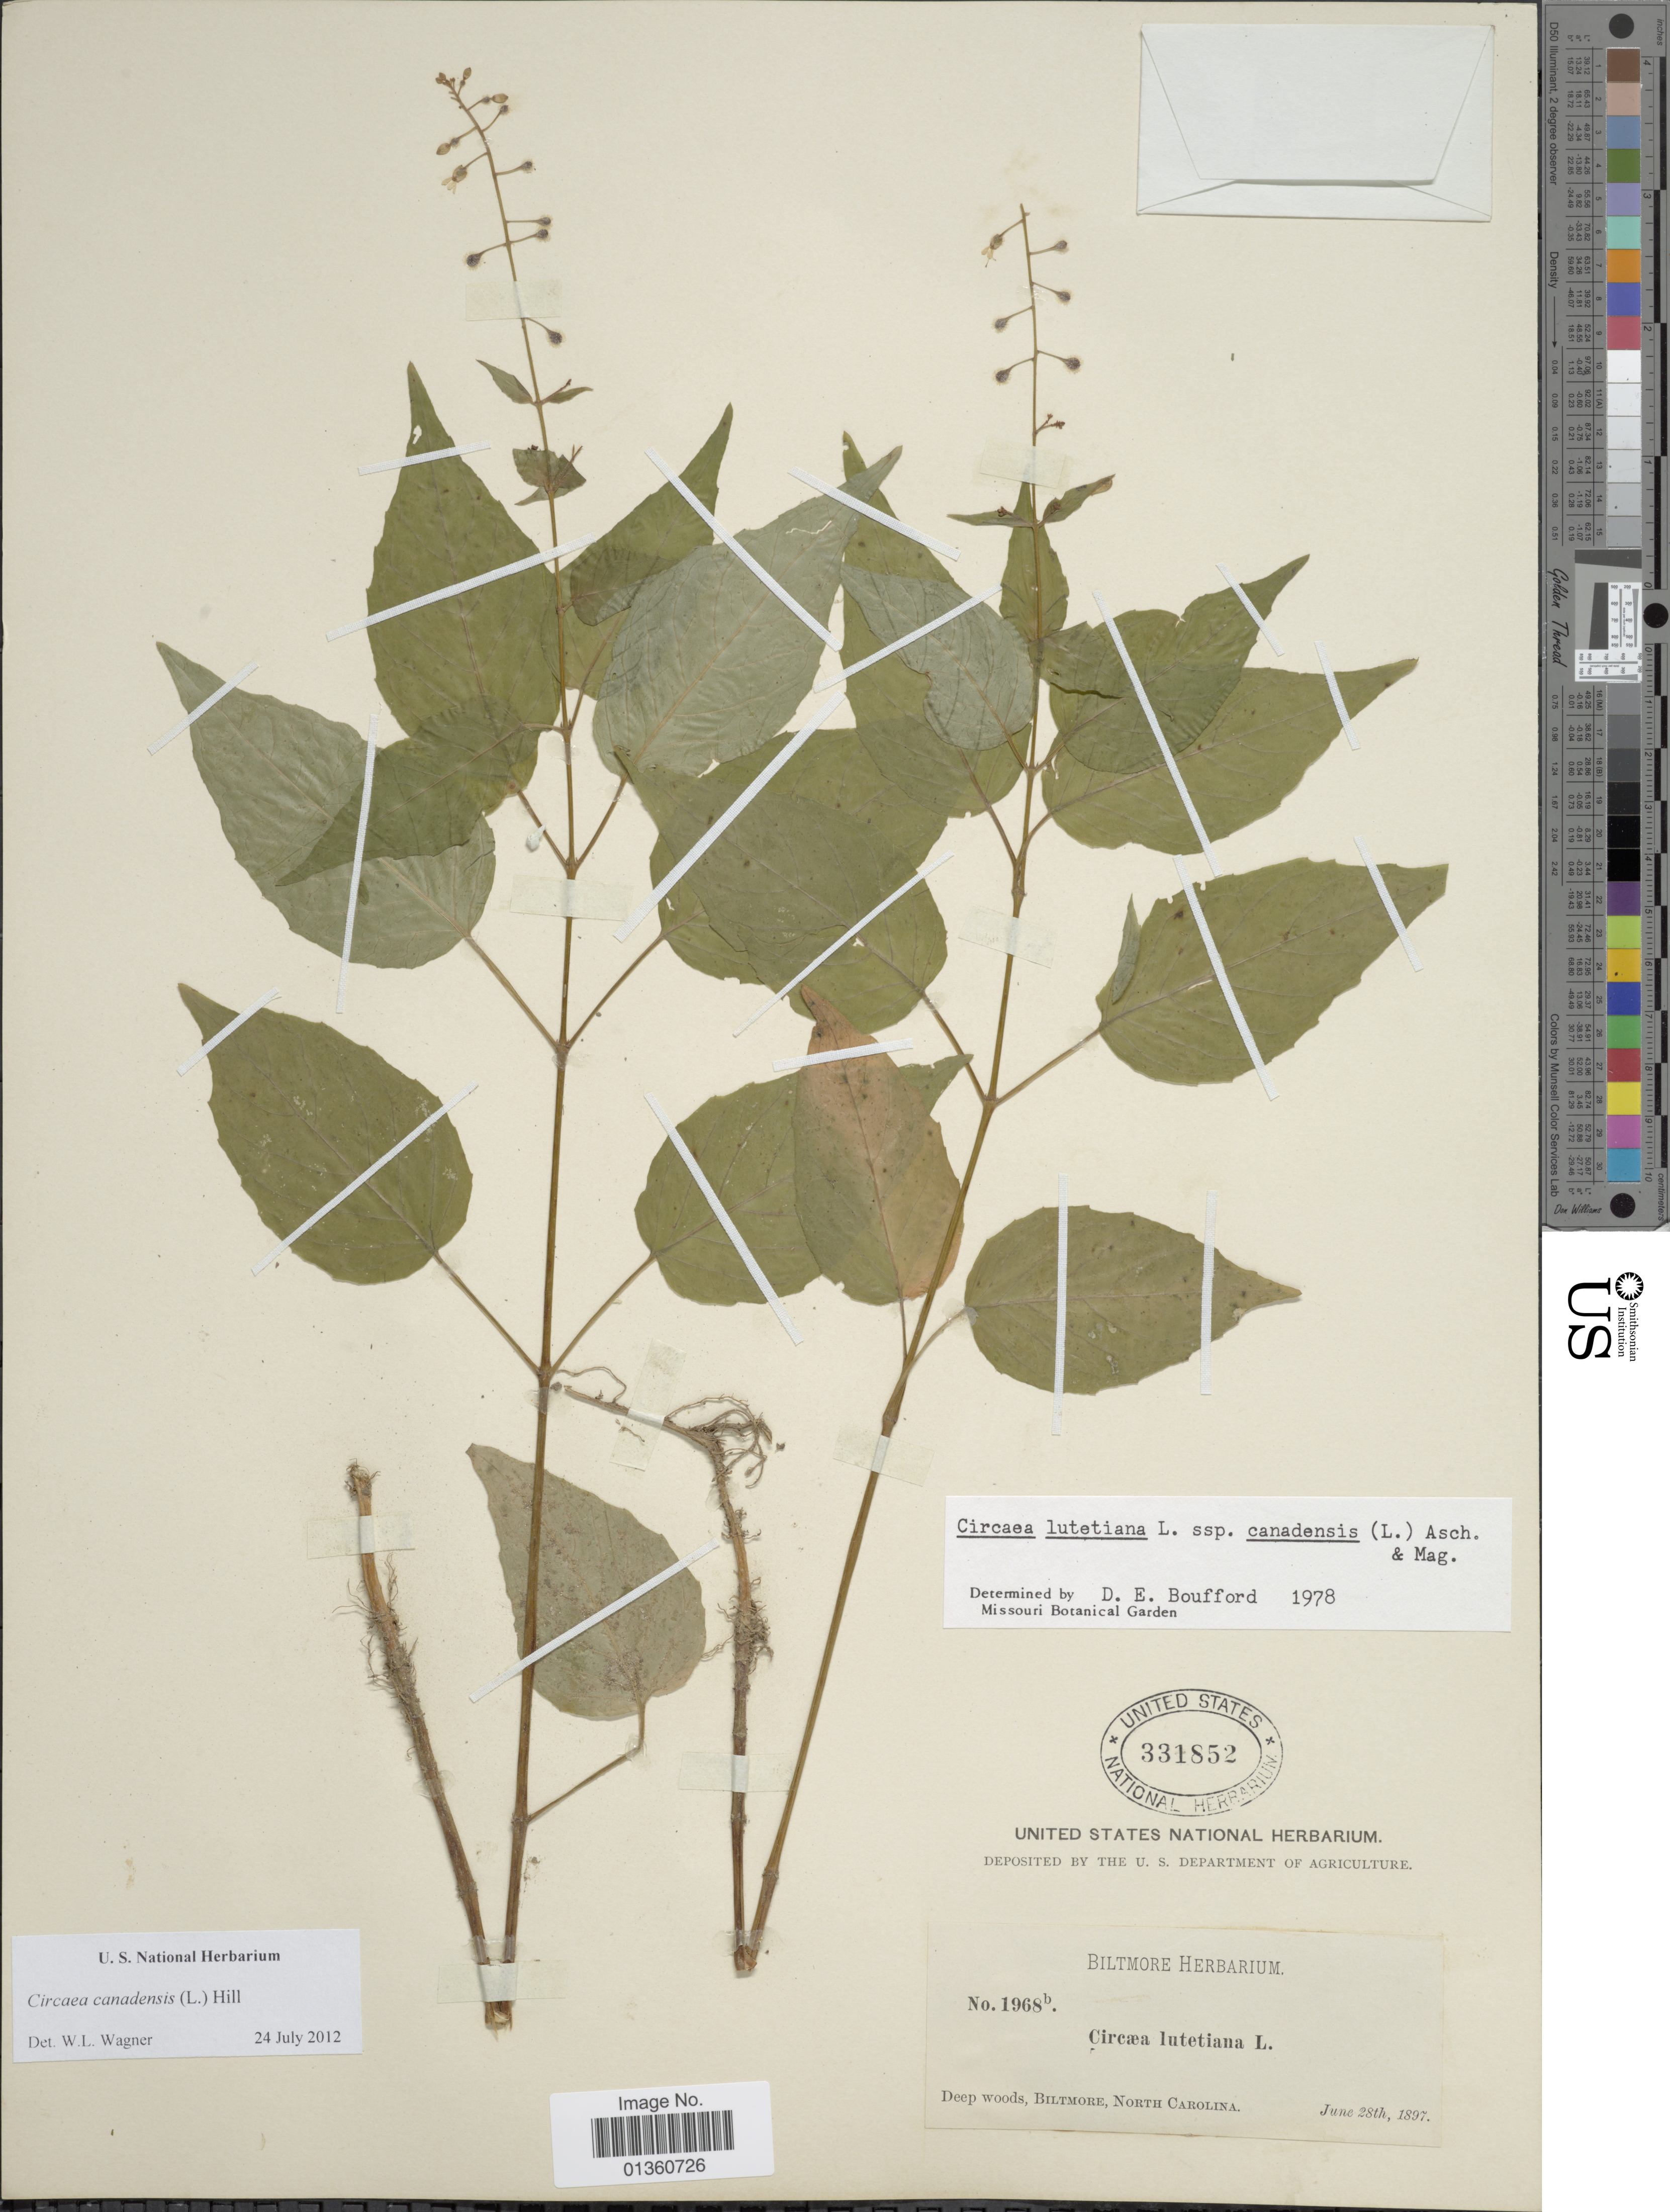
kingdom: Plantae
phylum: Tracheophyta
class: Magnoliopsida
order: Myrtales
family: Onagraceae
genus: Circaea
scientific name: Circaea canadensis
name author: (L.) Hill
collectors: ex herb. Biltmore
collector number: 1968b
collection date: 1897-06-28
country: United States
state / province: North Carolina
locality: Deep wooods, Biltmore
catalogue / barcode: US 331852